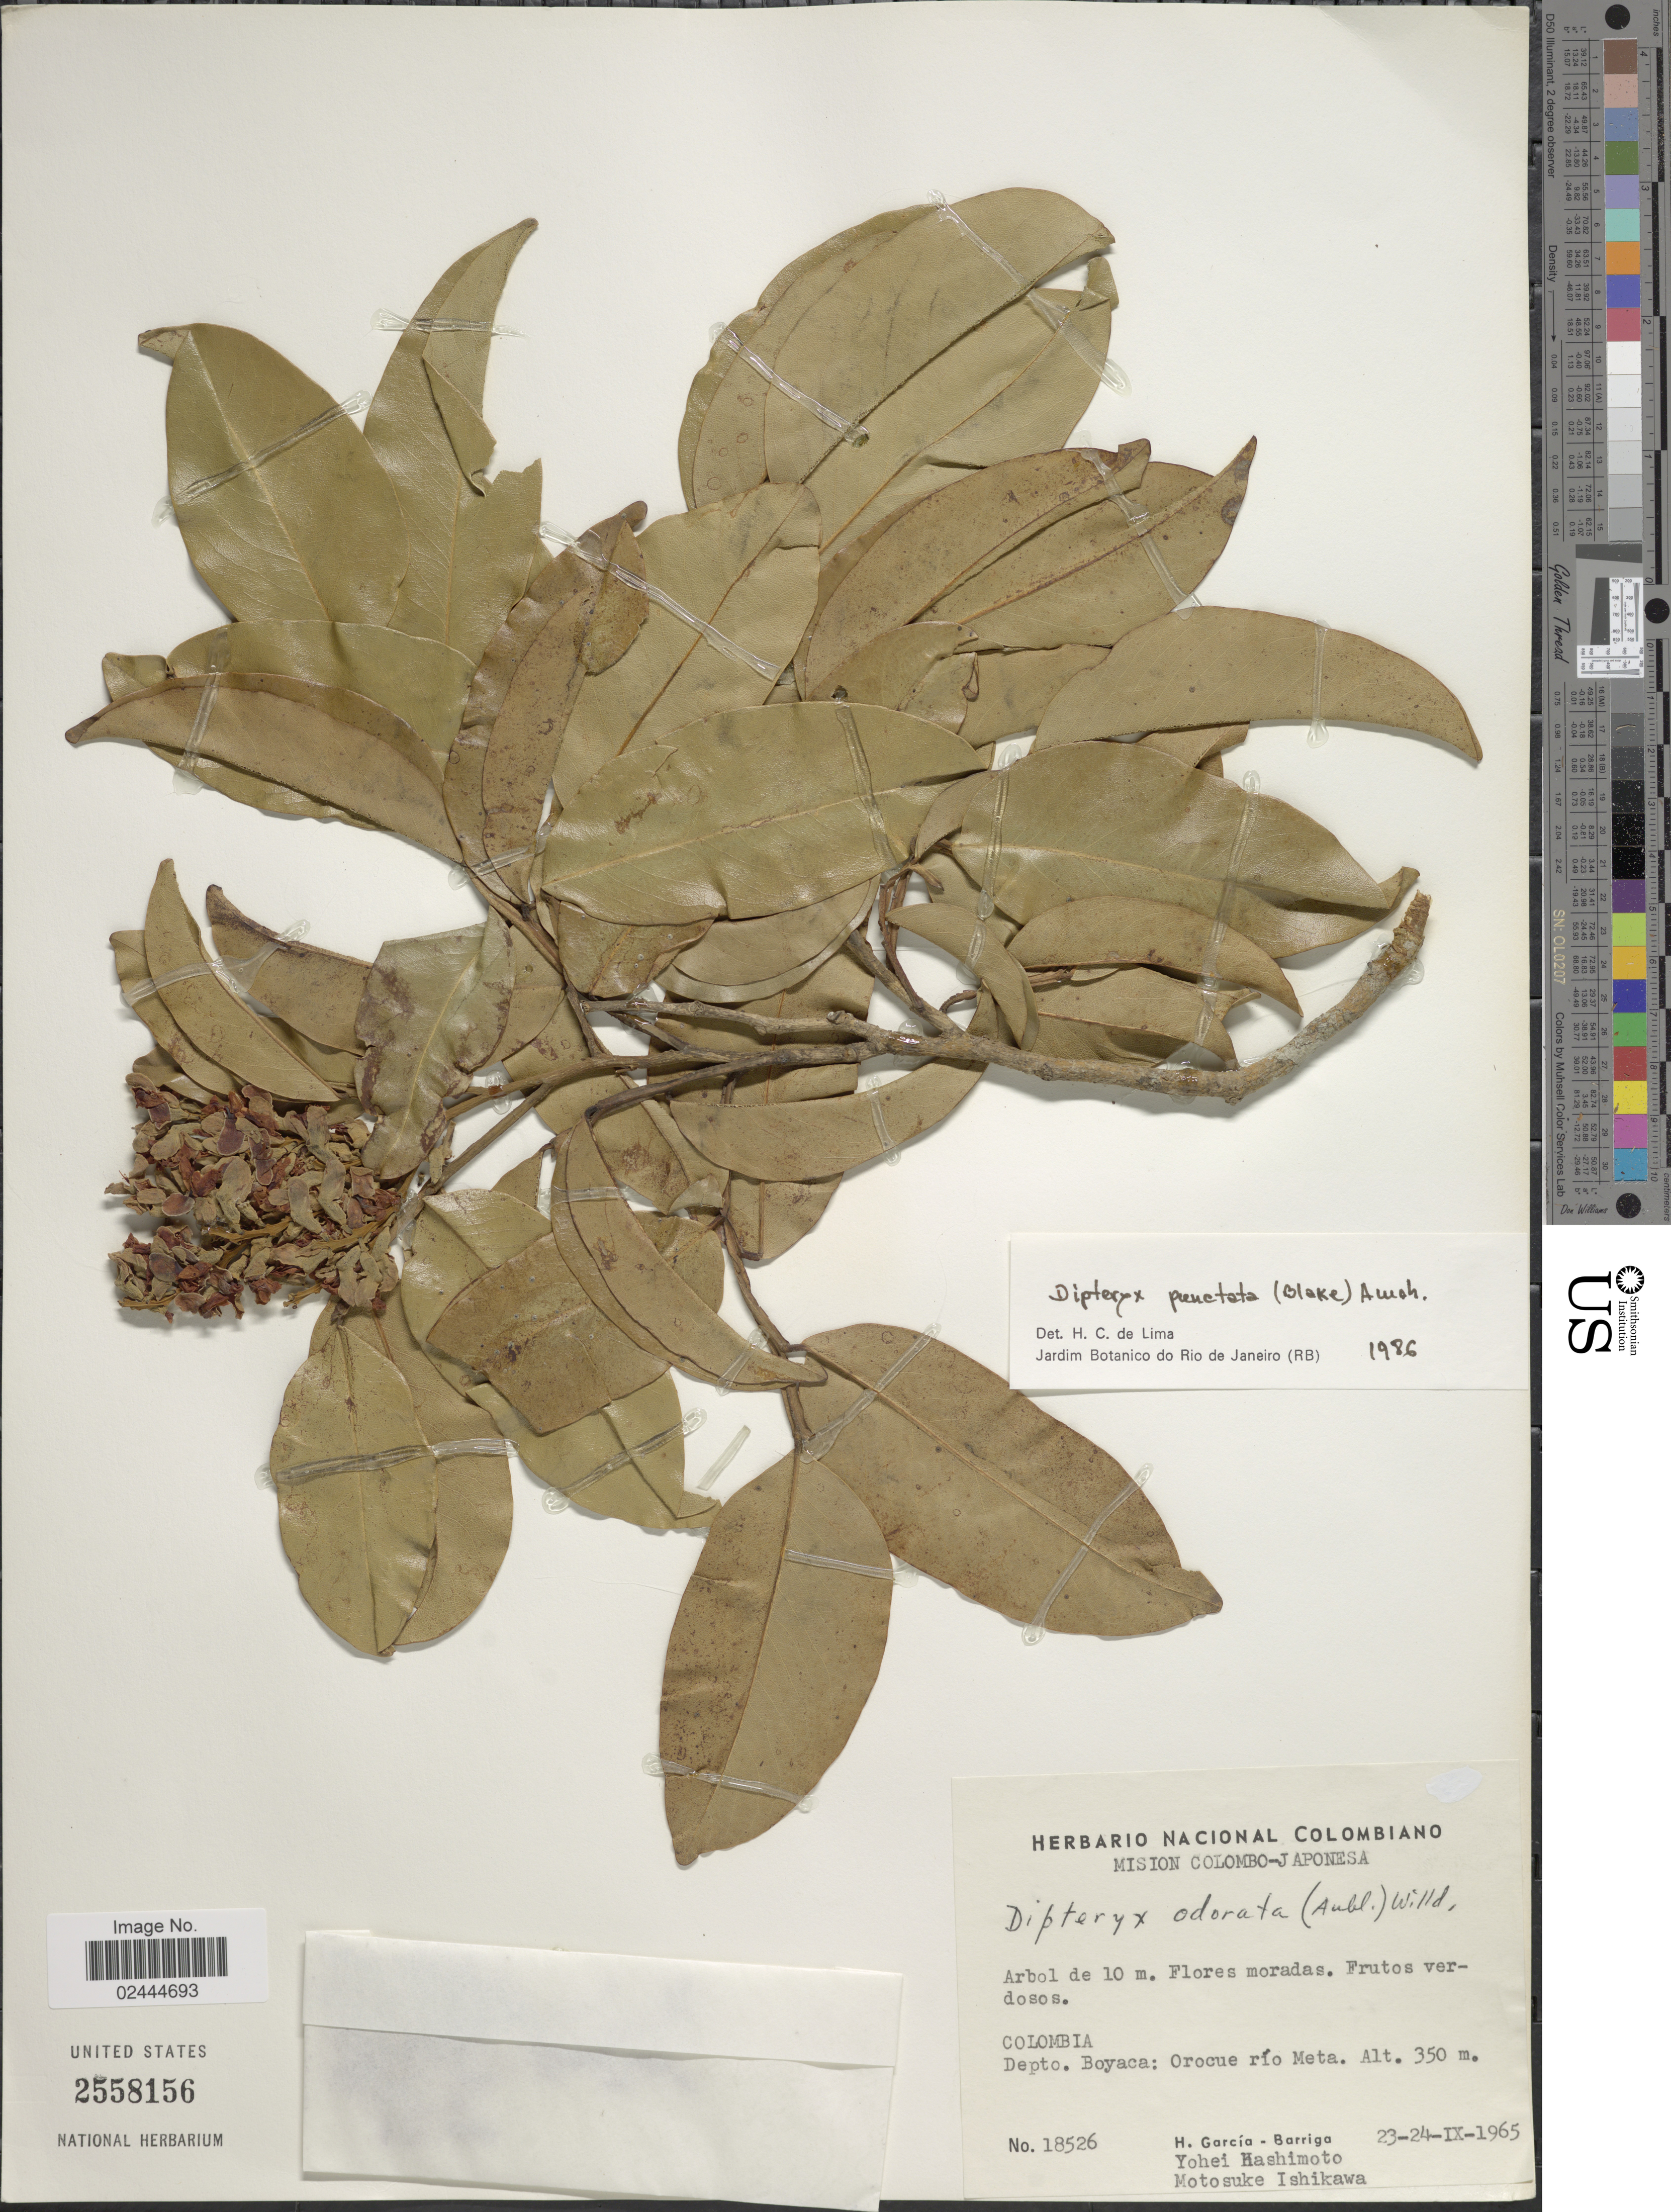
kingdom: Plantae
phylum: Tracheophyta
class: Magnoliopsida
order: Fabales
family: Fabaceae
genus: Dipteryx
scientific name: Dipteryx punctata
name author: (S.F. Blake) Amshoff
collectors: H. García Barriga, Y. Hashimoto & M. Ishikawa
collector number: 18526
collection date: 1965-09-23/1965-09-24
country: Colombia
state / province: Boyacá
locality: Orocue río Meta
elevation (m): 350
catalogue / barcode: US 2558156